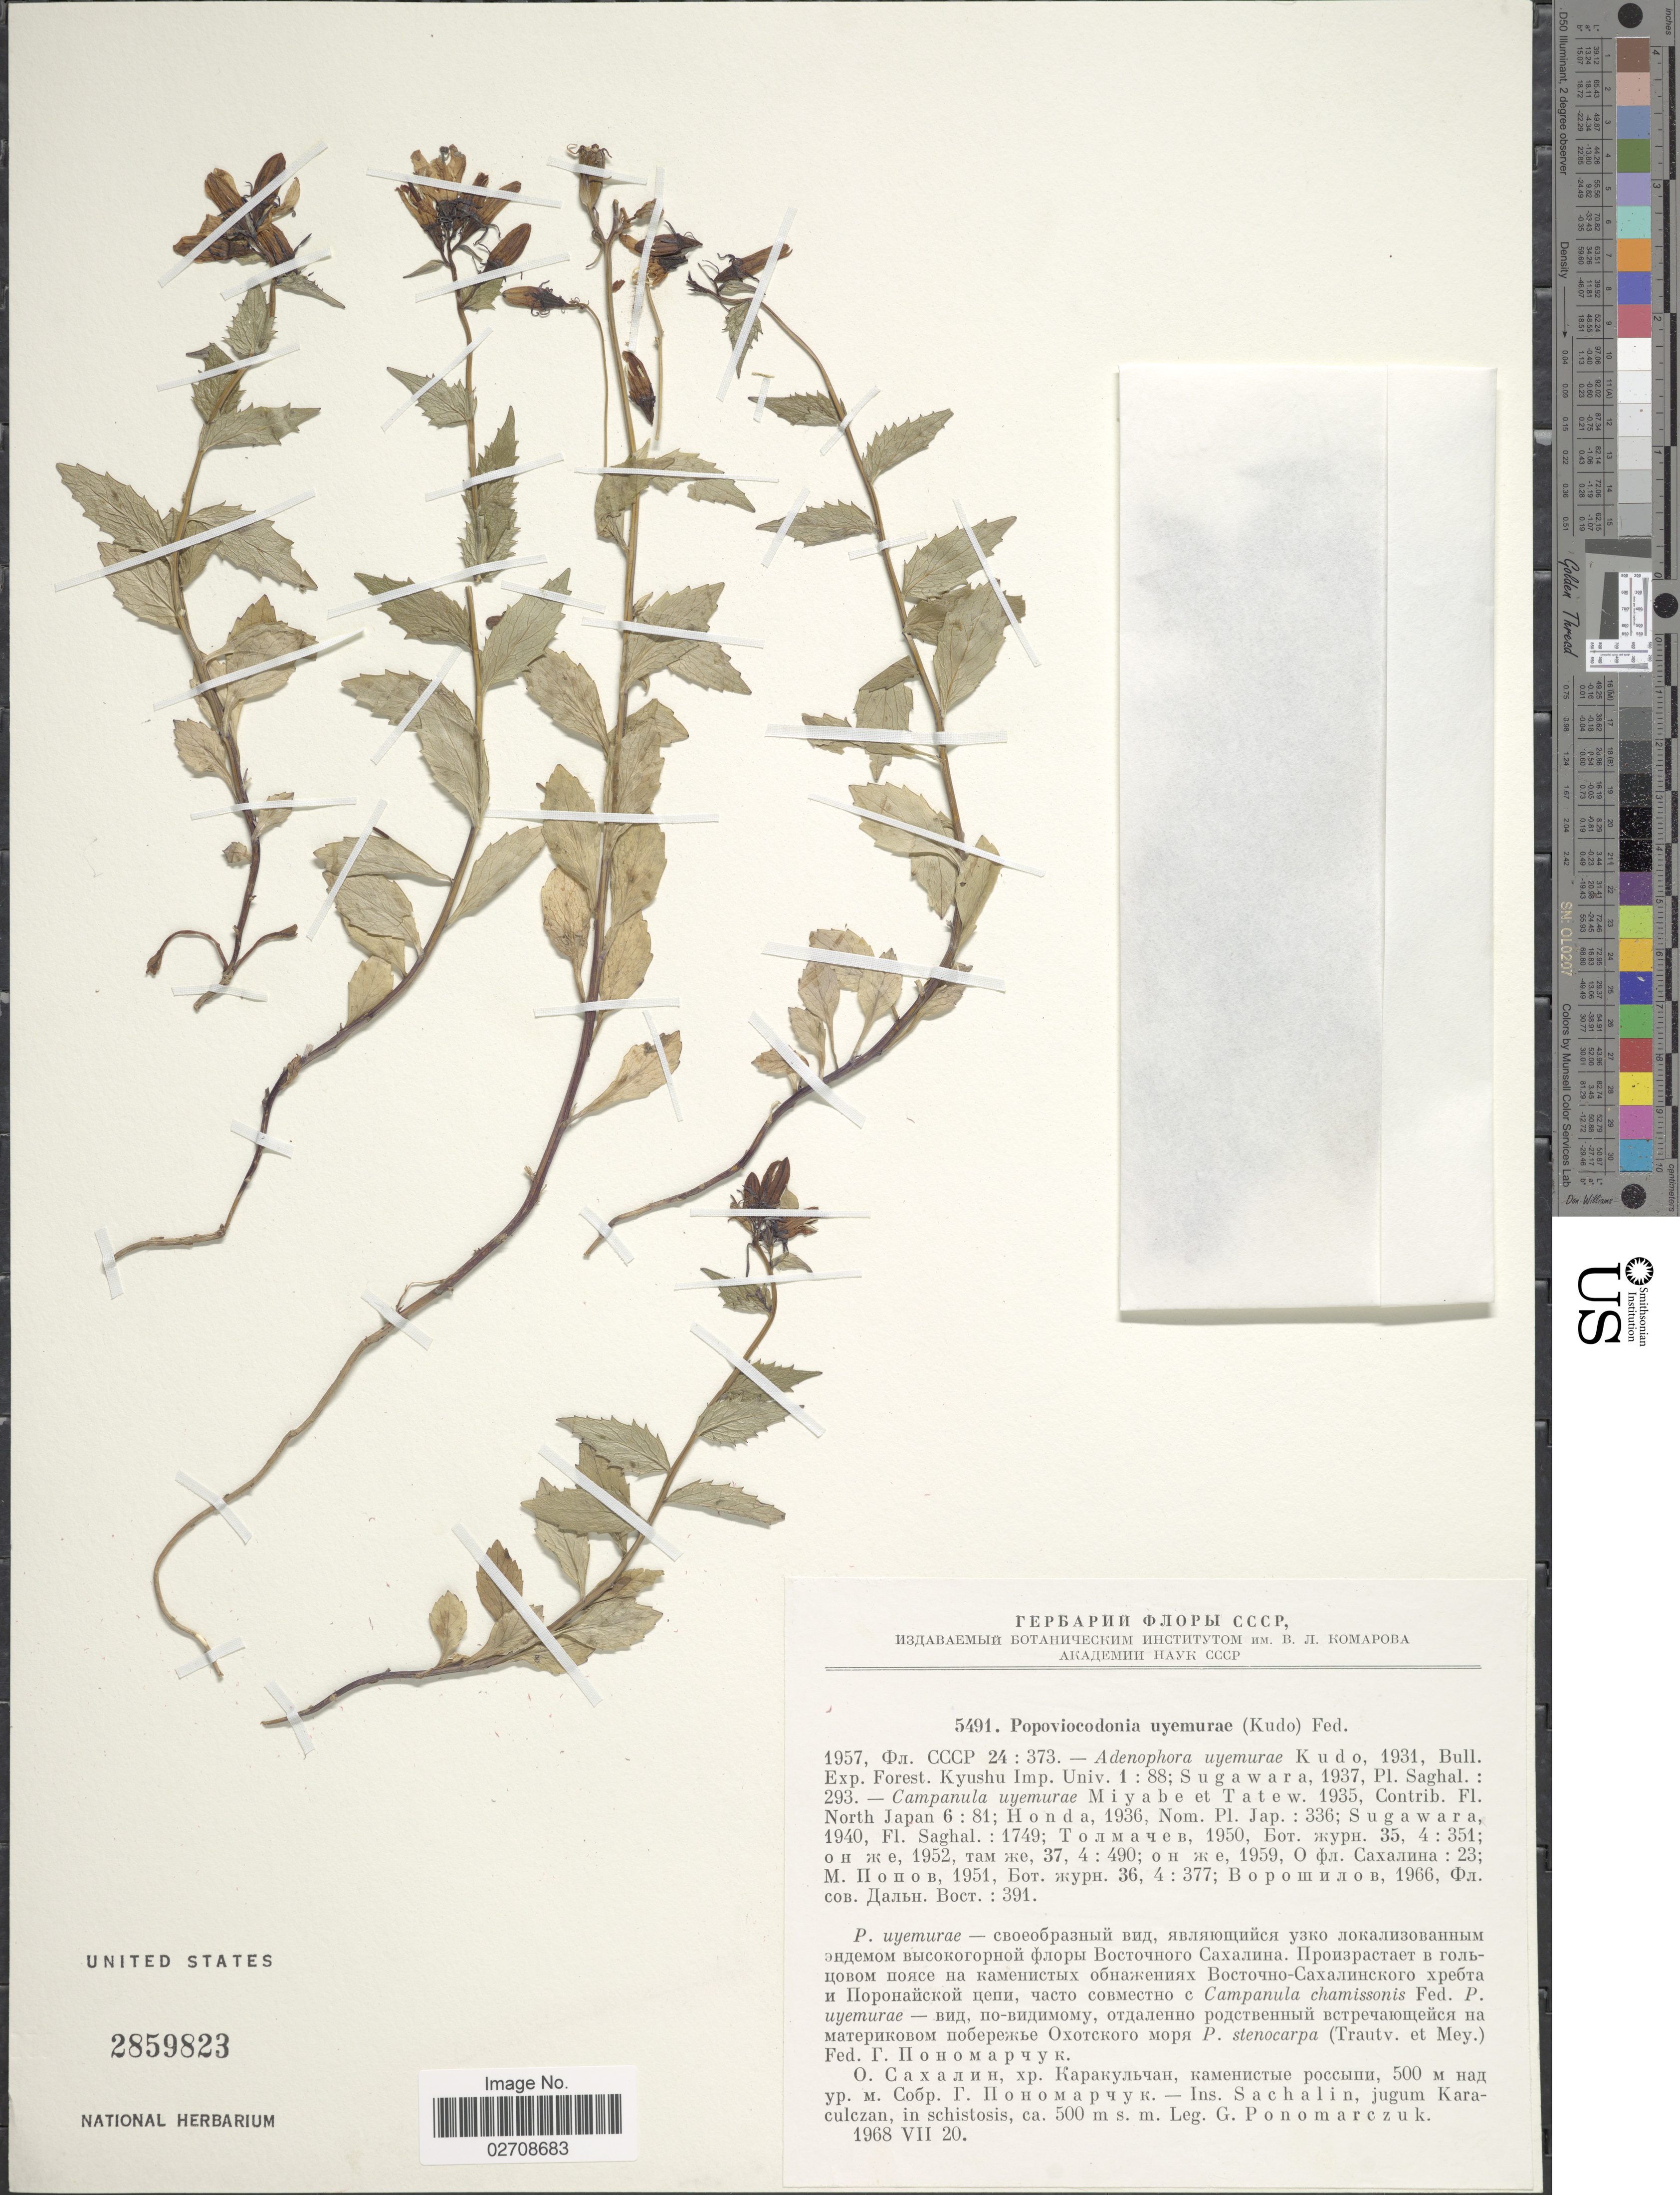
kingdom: Plantae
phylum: Tracheophyta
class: Magnoliopsida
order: Asterales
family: Campanulaceae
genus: Popoviocodonia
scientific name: Popoviocodonia uyemurae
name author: (Kudô) Fed.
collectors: G. Ponomarczuk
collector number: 5491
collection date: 1968-07-20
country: Russian Federation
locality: Ins. Sachalin, jugum Karaculczan, in schistosis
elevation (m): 500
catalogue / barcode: US 2859823